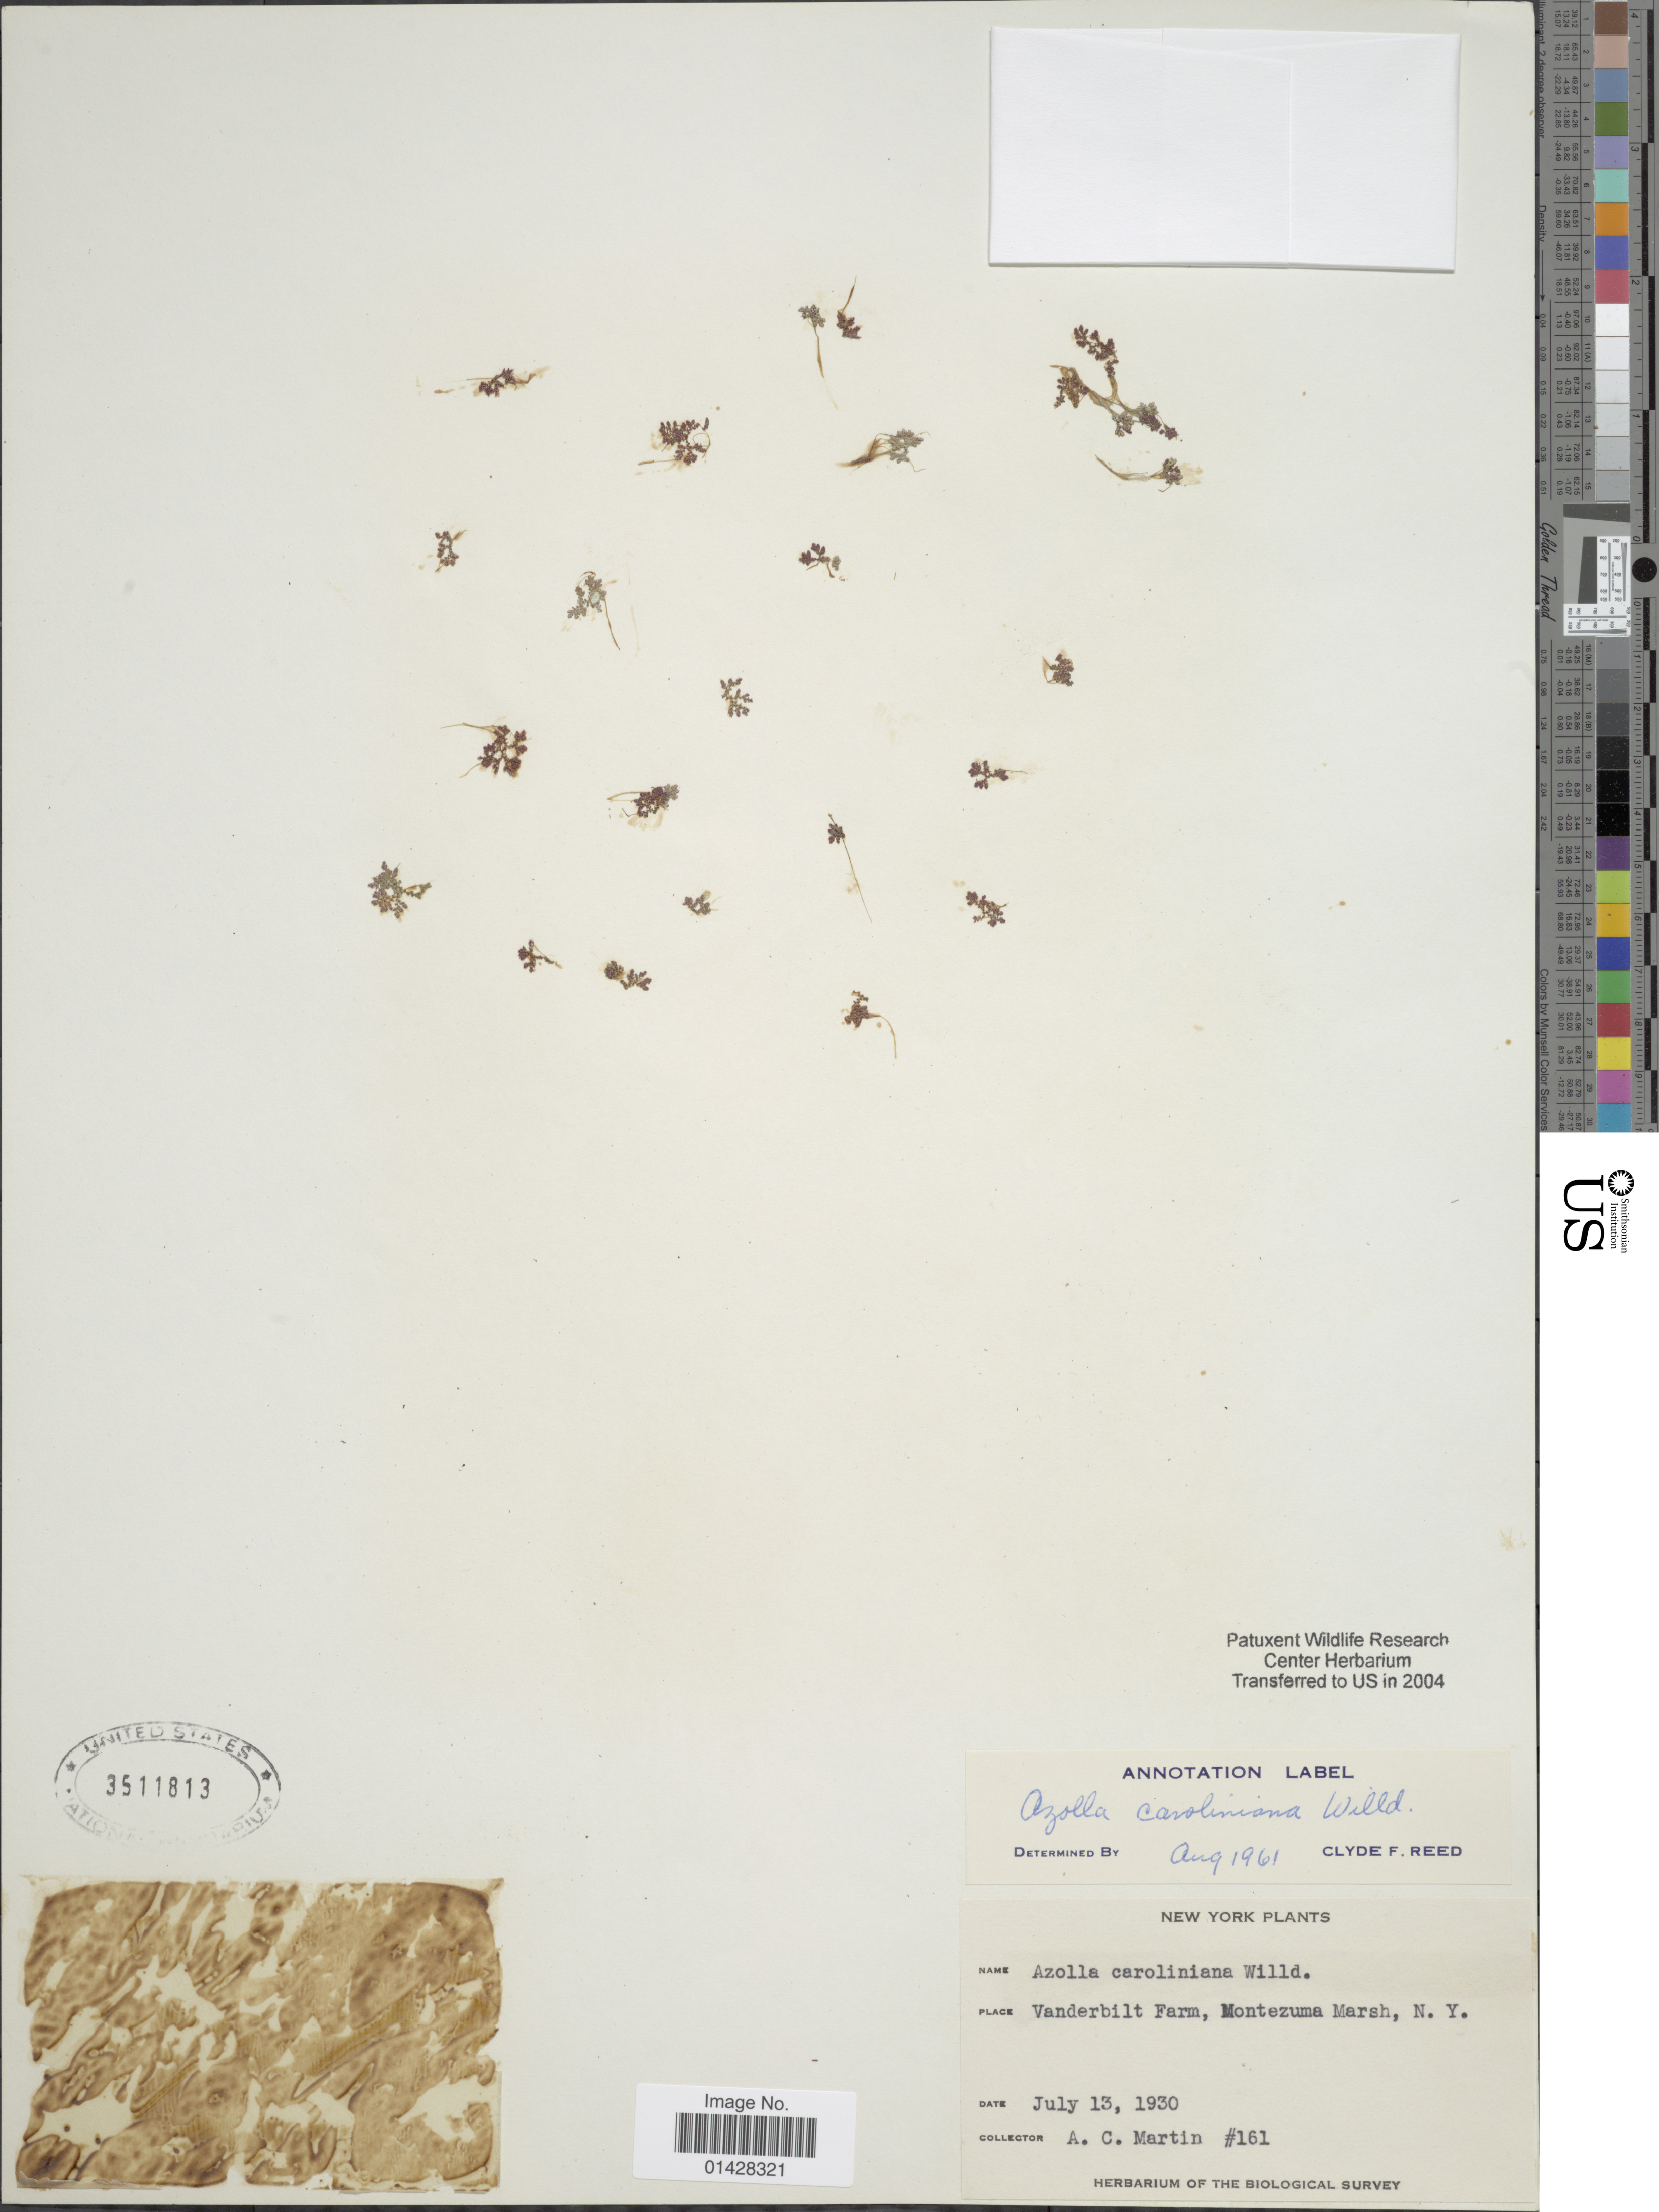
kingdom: Plantae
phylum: Tracheophyta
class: Polypodiopsida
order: Salviniales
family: Salviniaceae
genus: Azolla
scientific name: Azolla caroliniana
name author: Willd.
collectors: A. C. Martin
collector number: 161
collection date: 1930-07-13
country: United States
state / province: New York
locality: Vanderbilt Farm, Montezuma Marsh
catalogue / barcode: US 3511813